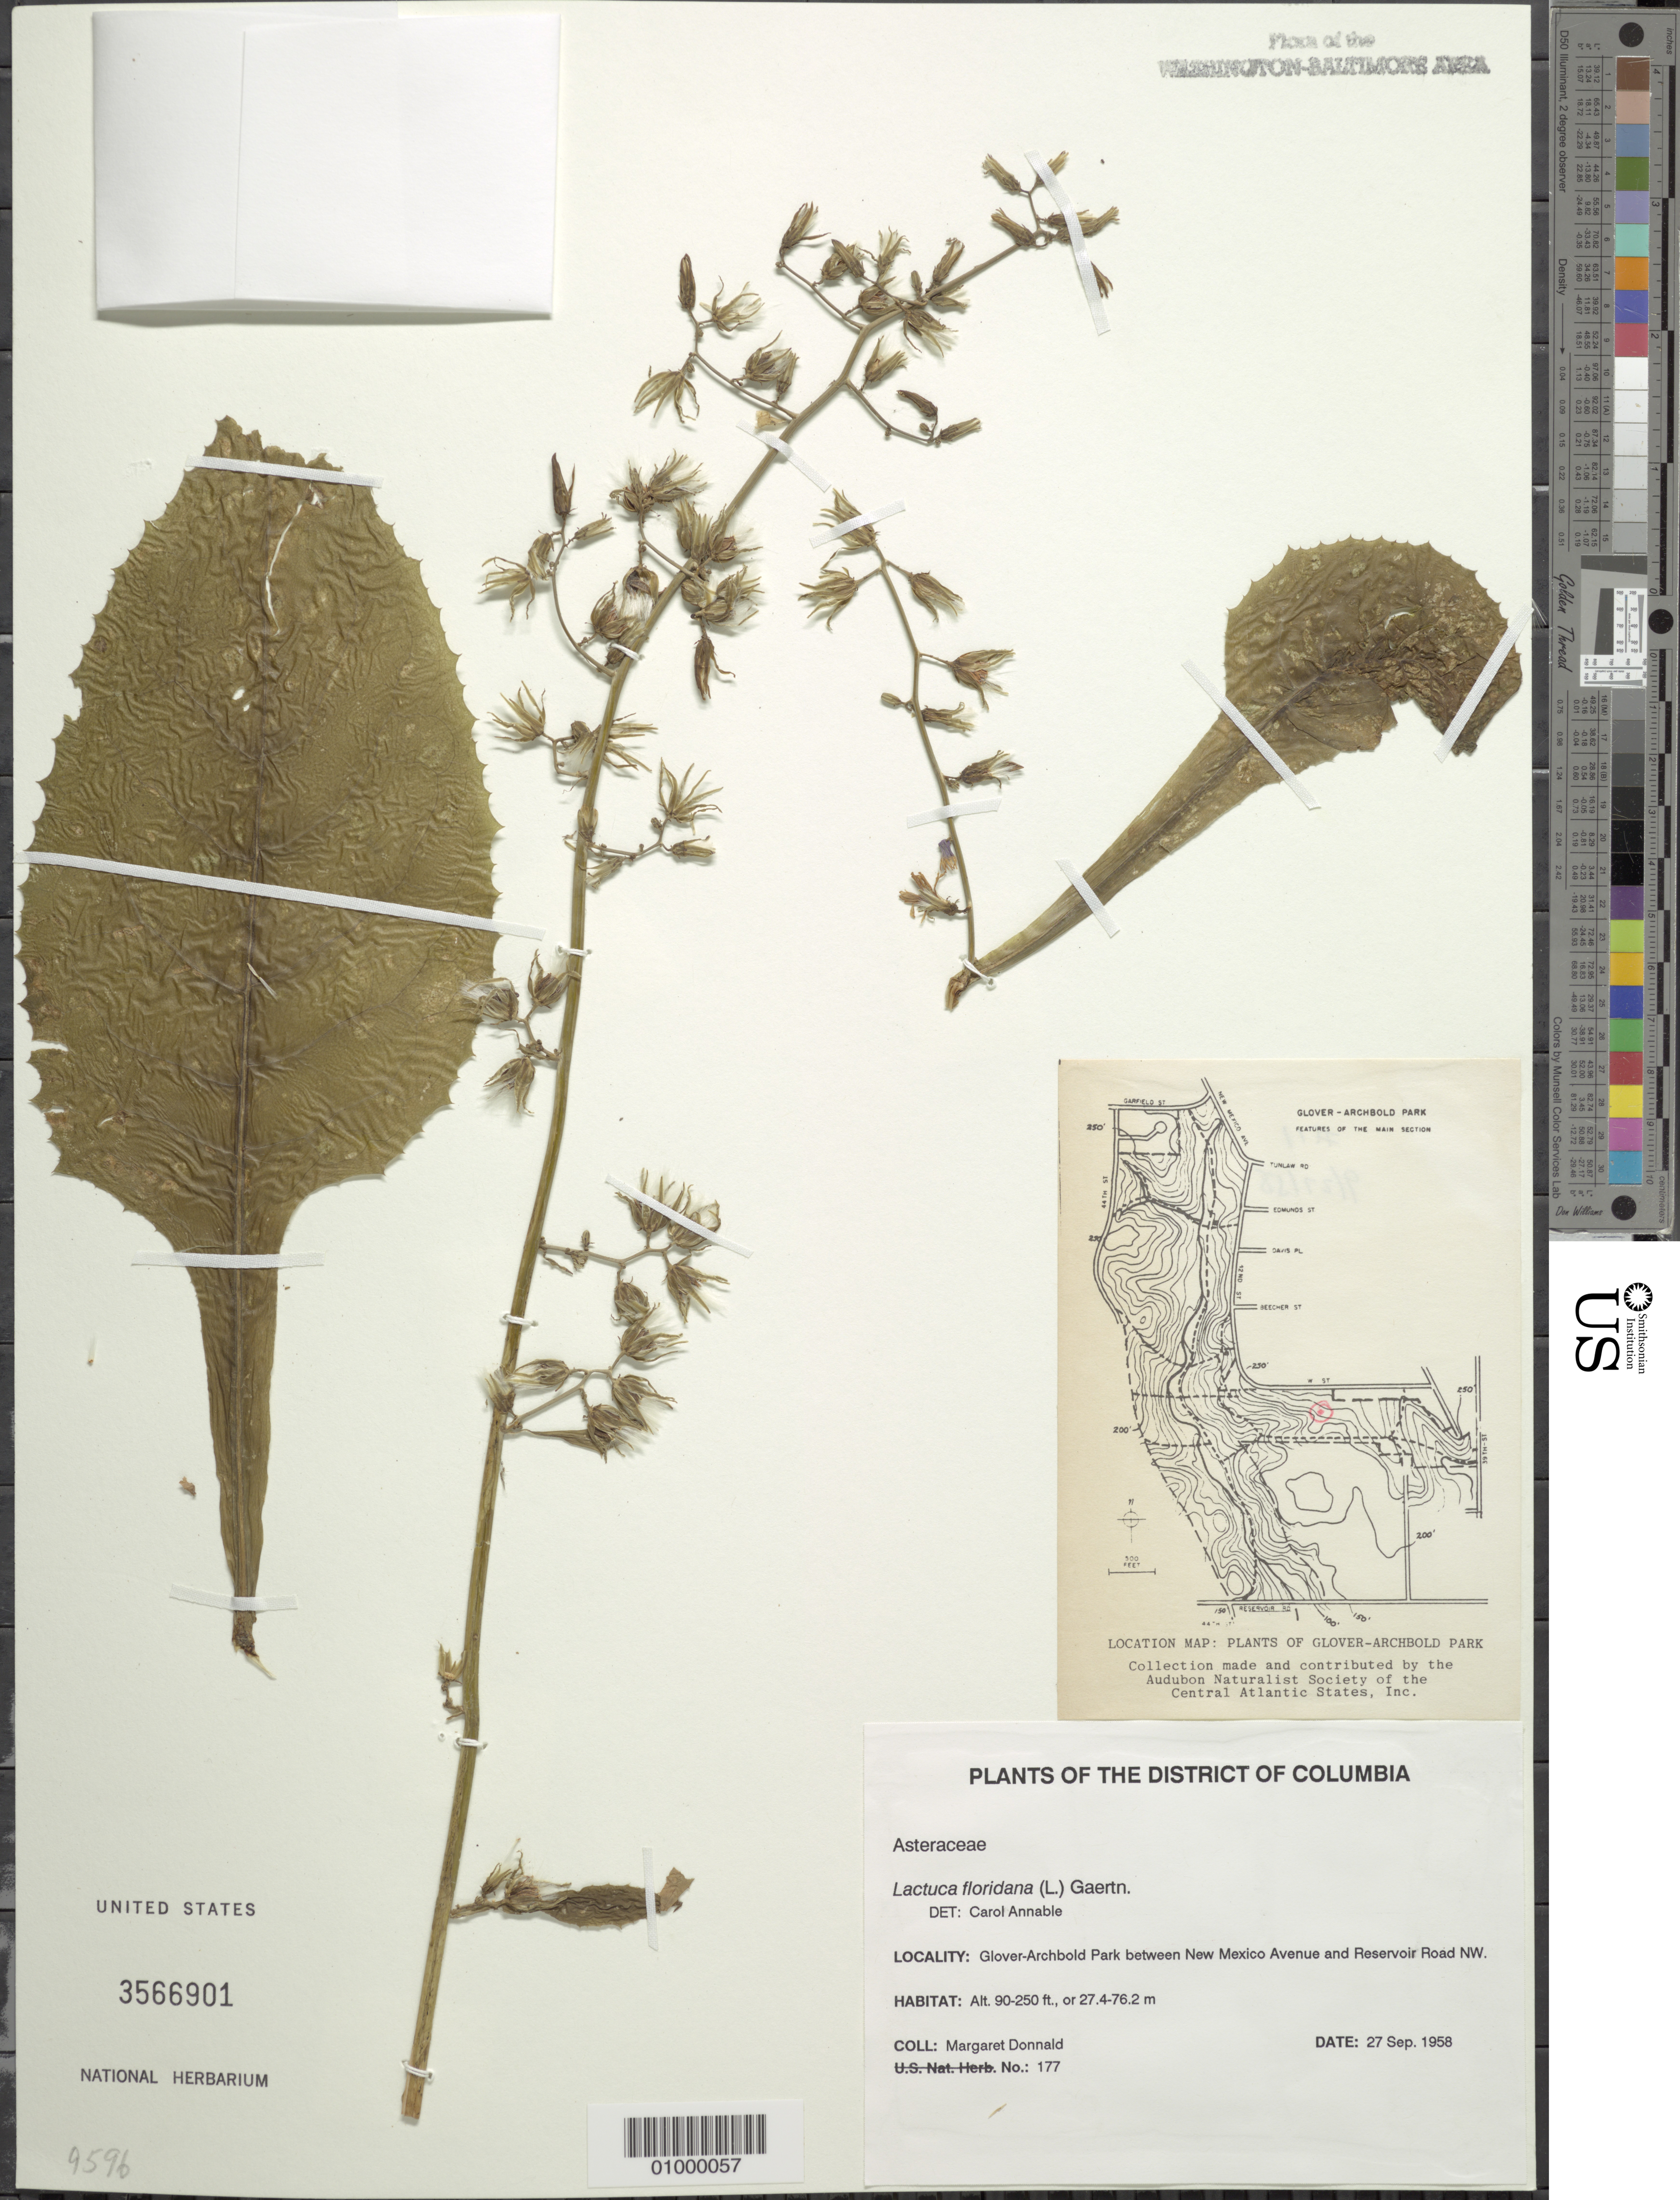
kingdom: Plantae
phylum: Tracheophyta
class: Magnoliopsida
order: Asterales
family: Asteraceae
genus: Lactuca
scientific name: Lactuca floridana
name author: (L.) Gaertn.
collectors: M. Donnald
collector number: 177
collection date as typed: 27 Sep 1958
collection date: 1958-09-27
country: United States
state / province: District of Columbia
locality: Glover-Archbold Park between New Mexico Avenue and Reservoir Road NW.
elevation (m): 27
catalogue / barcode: US 3566901